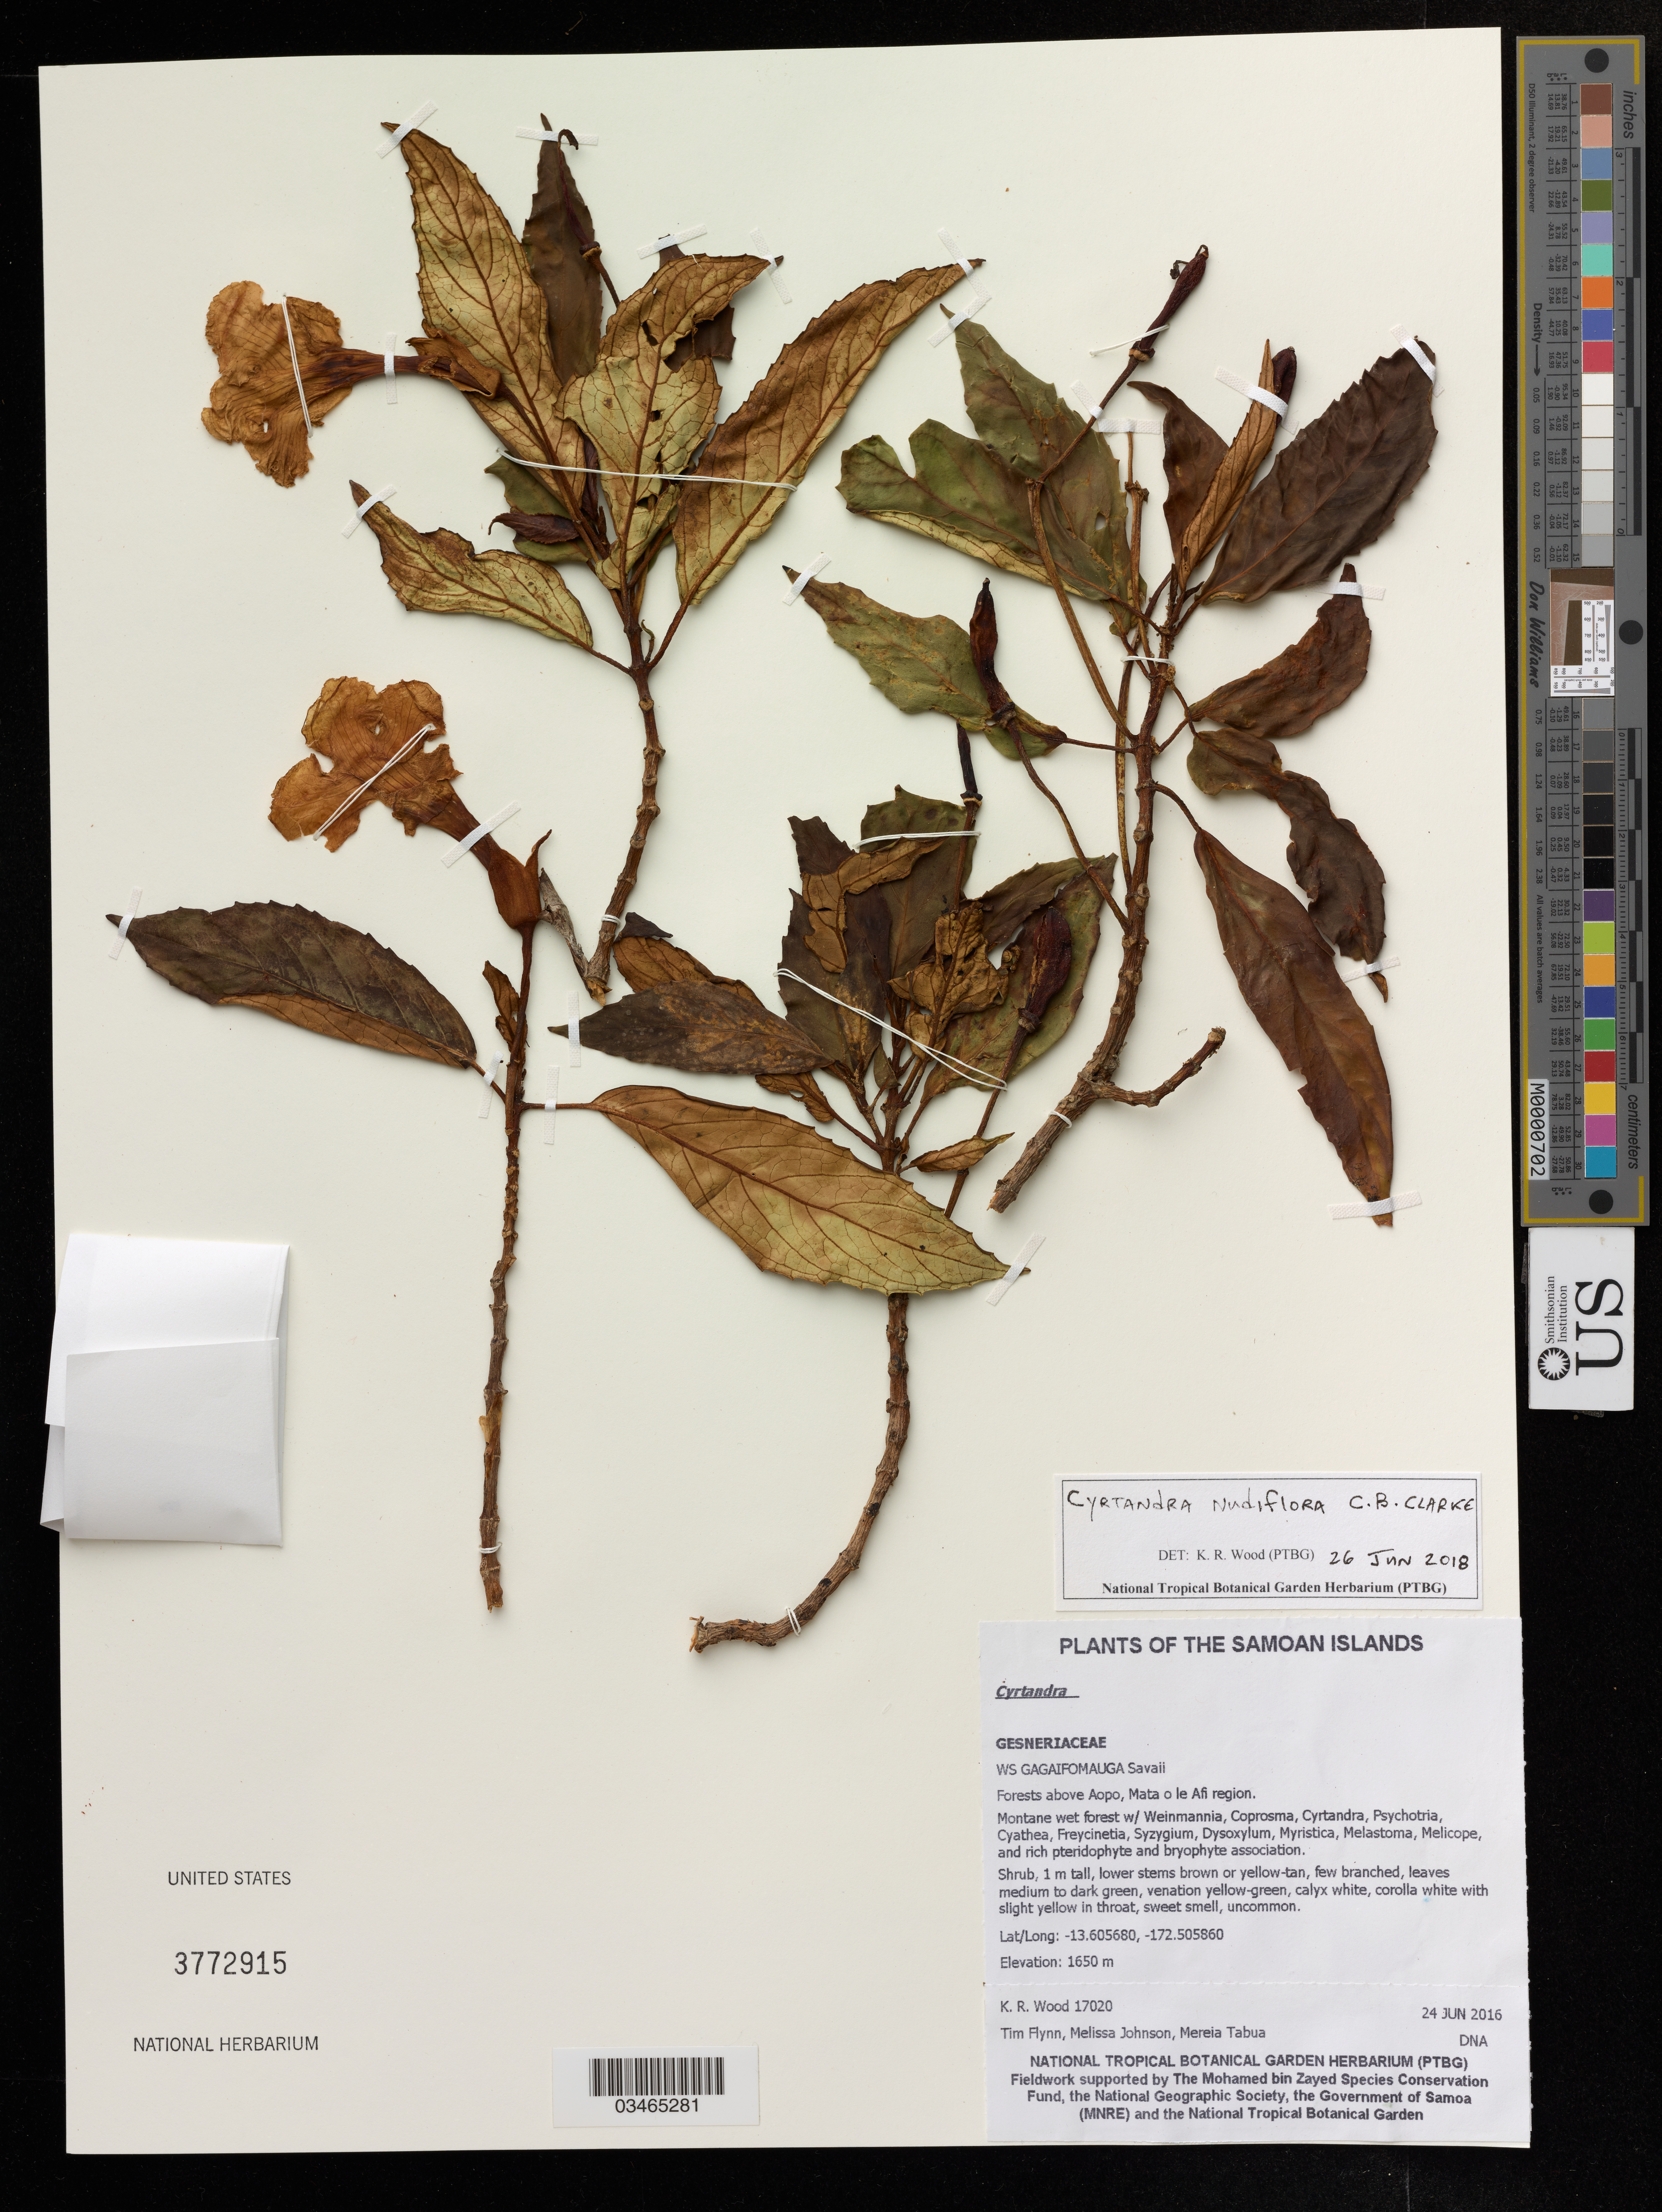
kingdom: Plantae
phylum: Tracheophyta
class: Magnoliopsida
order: Lamiales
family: Gesneriaceae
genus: Cyrtandra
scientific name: Cyrtandra nudiflora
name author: C.B. Clarke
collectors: K. R. Wood, T. Flynn, M. Johnson & M. Tabua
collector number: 17020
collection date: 2016-06-24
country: Western Samoa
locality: The Samoan Islands, WS Gagaifomauga Savaii, Forest above Aopa, Mata i le Afi region.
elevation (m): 1650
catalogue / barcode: US 3772915